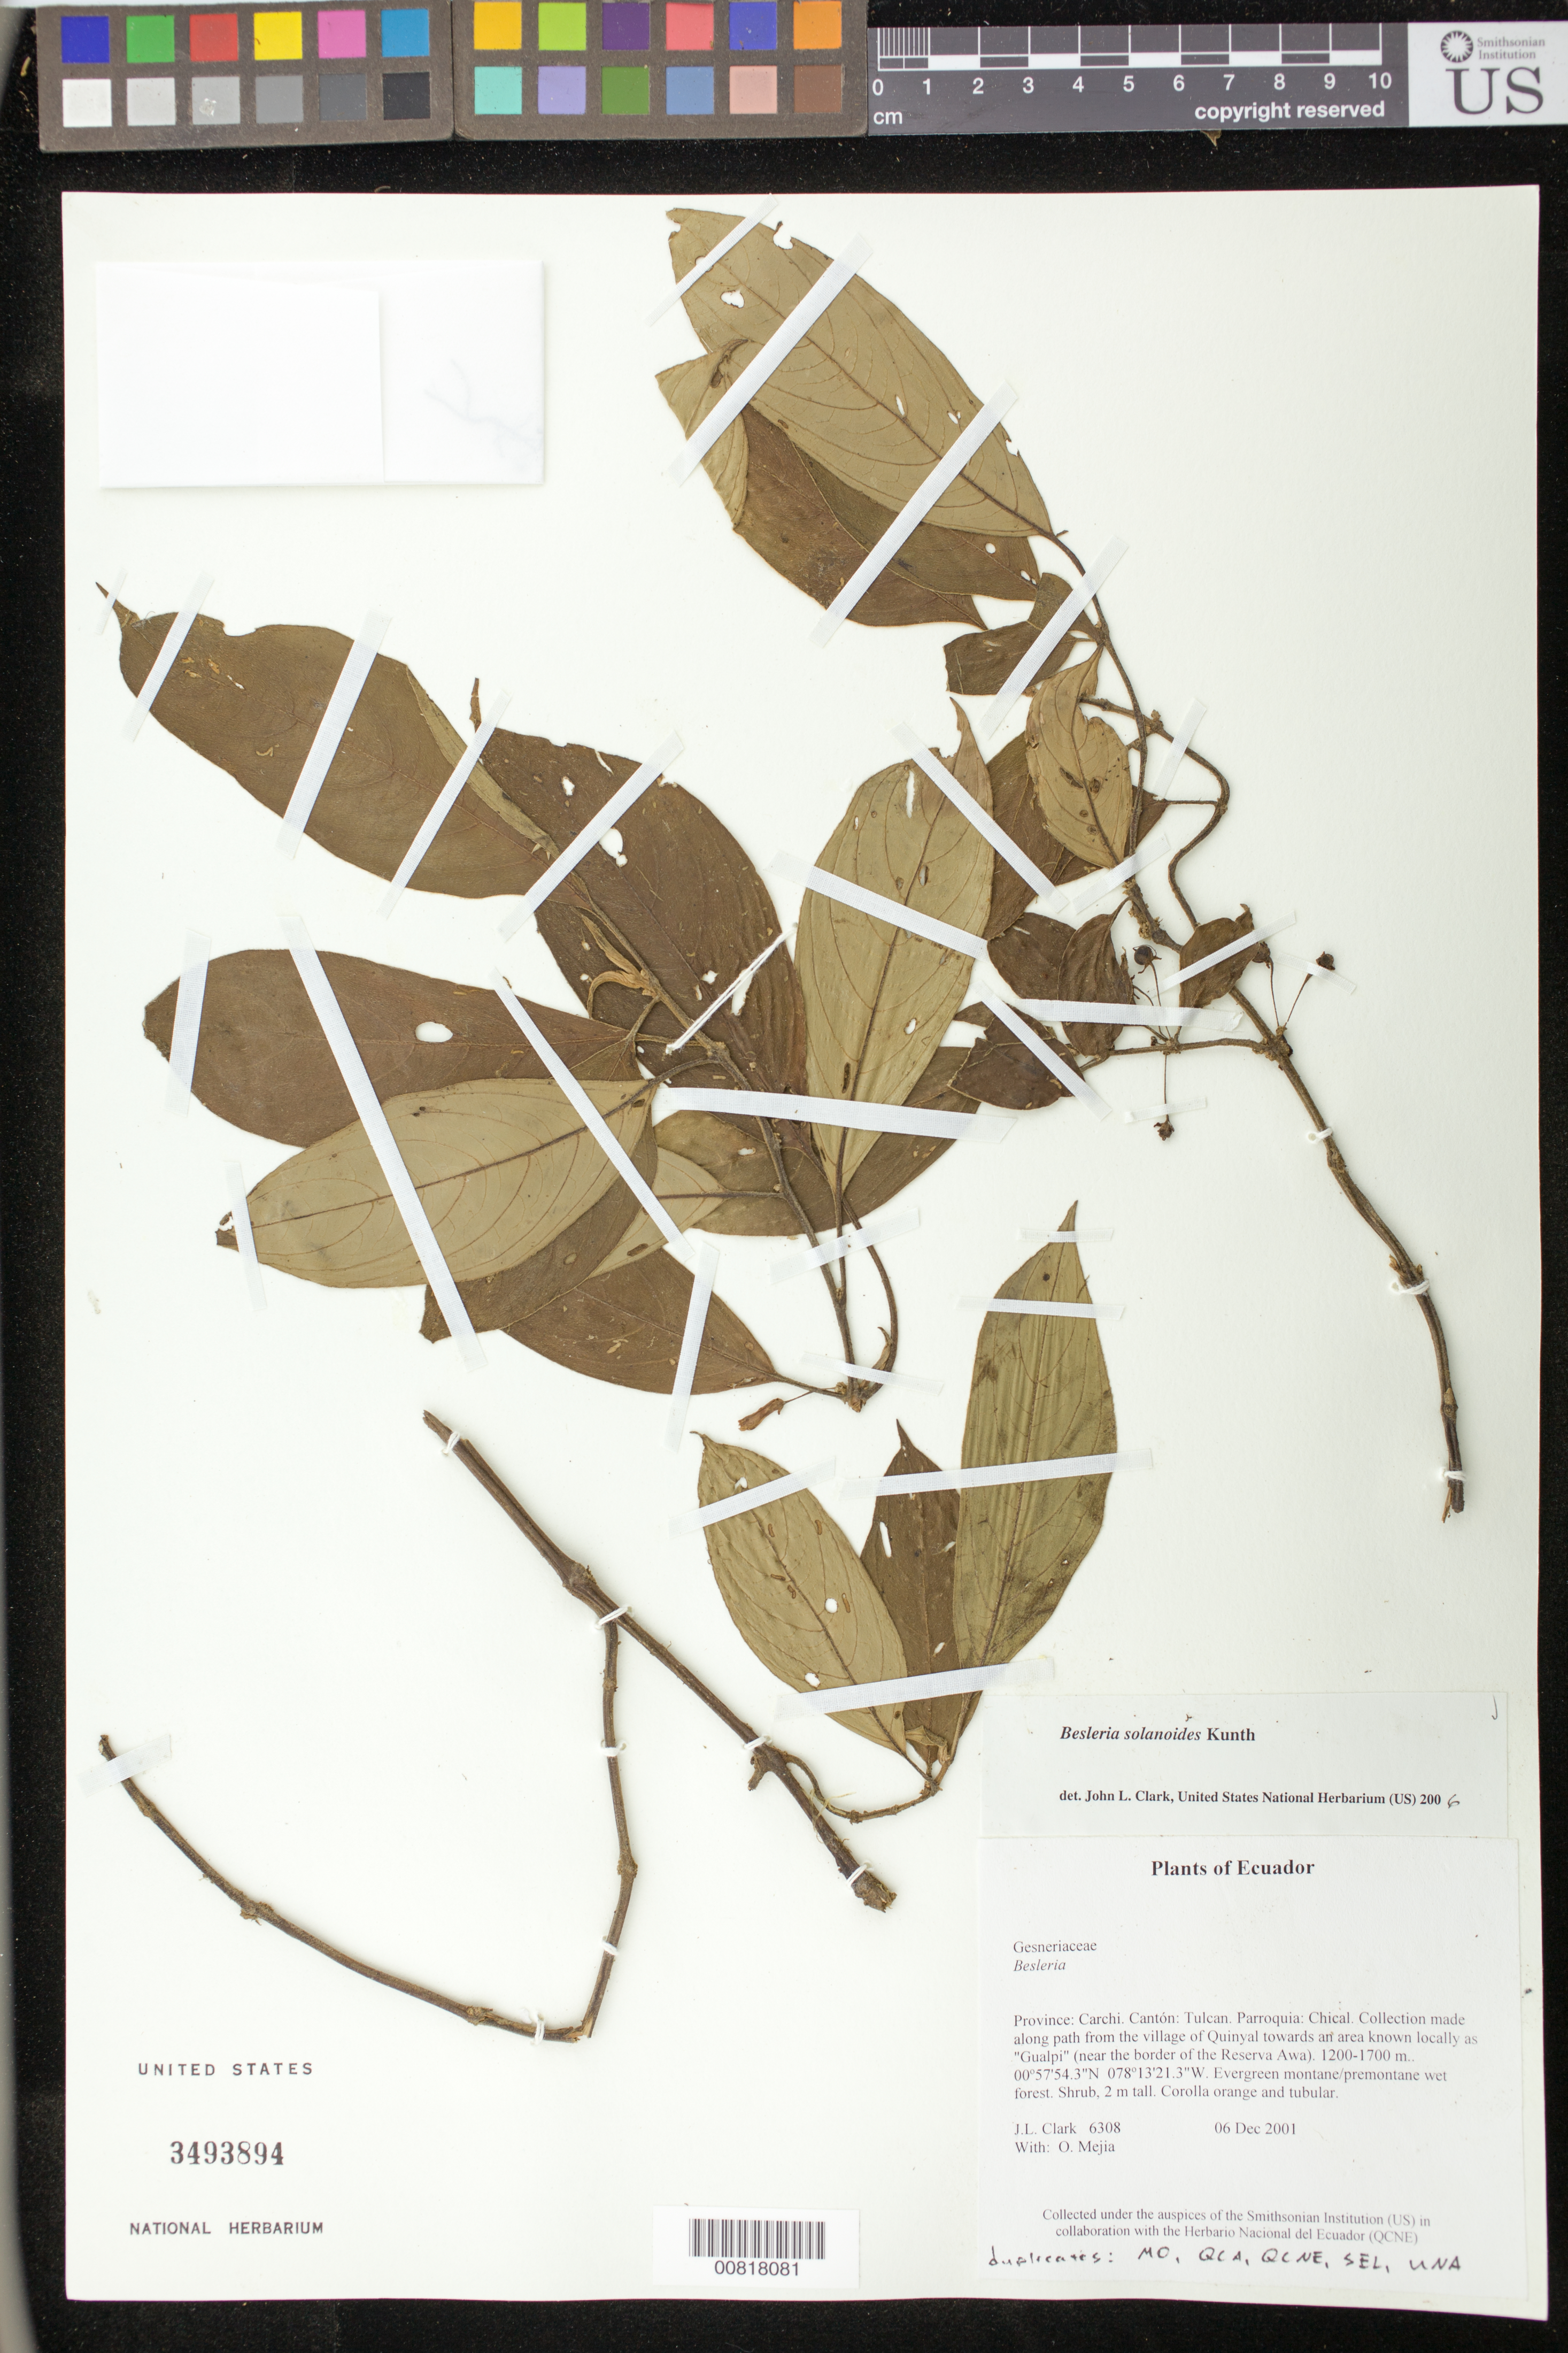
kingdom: Plantae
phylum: Tracheophyta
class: Magnoliopsida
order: Lamiales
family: Gesneriaceae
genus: Besleria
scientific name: Besleria solanoides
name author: Kunth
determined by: Clark, J. L., (SEL), The Marie Selby Botanical Garden (UNITED STATES)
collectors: J. L. Clark & O. Mejia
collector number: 6308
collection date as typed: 06 Dec 2001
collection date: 2001-12-06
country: Ecuador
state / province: Carchi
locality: Tulcan. Parroquia: Chical. Collection made along path from the village of Quinyal towards an area known locally as "Gualpi" (near the border of the Reserva Awa).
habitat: Evergreen montane/premontane wet forest.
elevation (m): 1200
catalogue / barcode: US 3493894